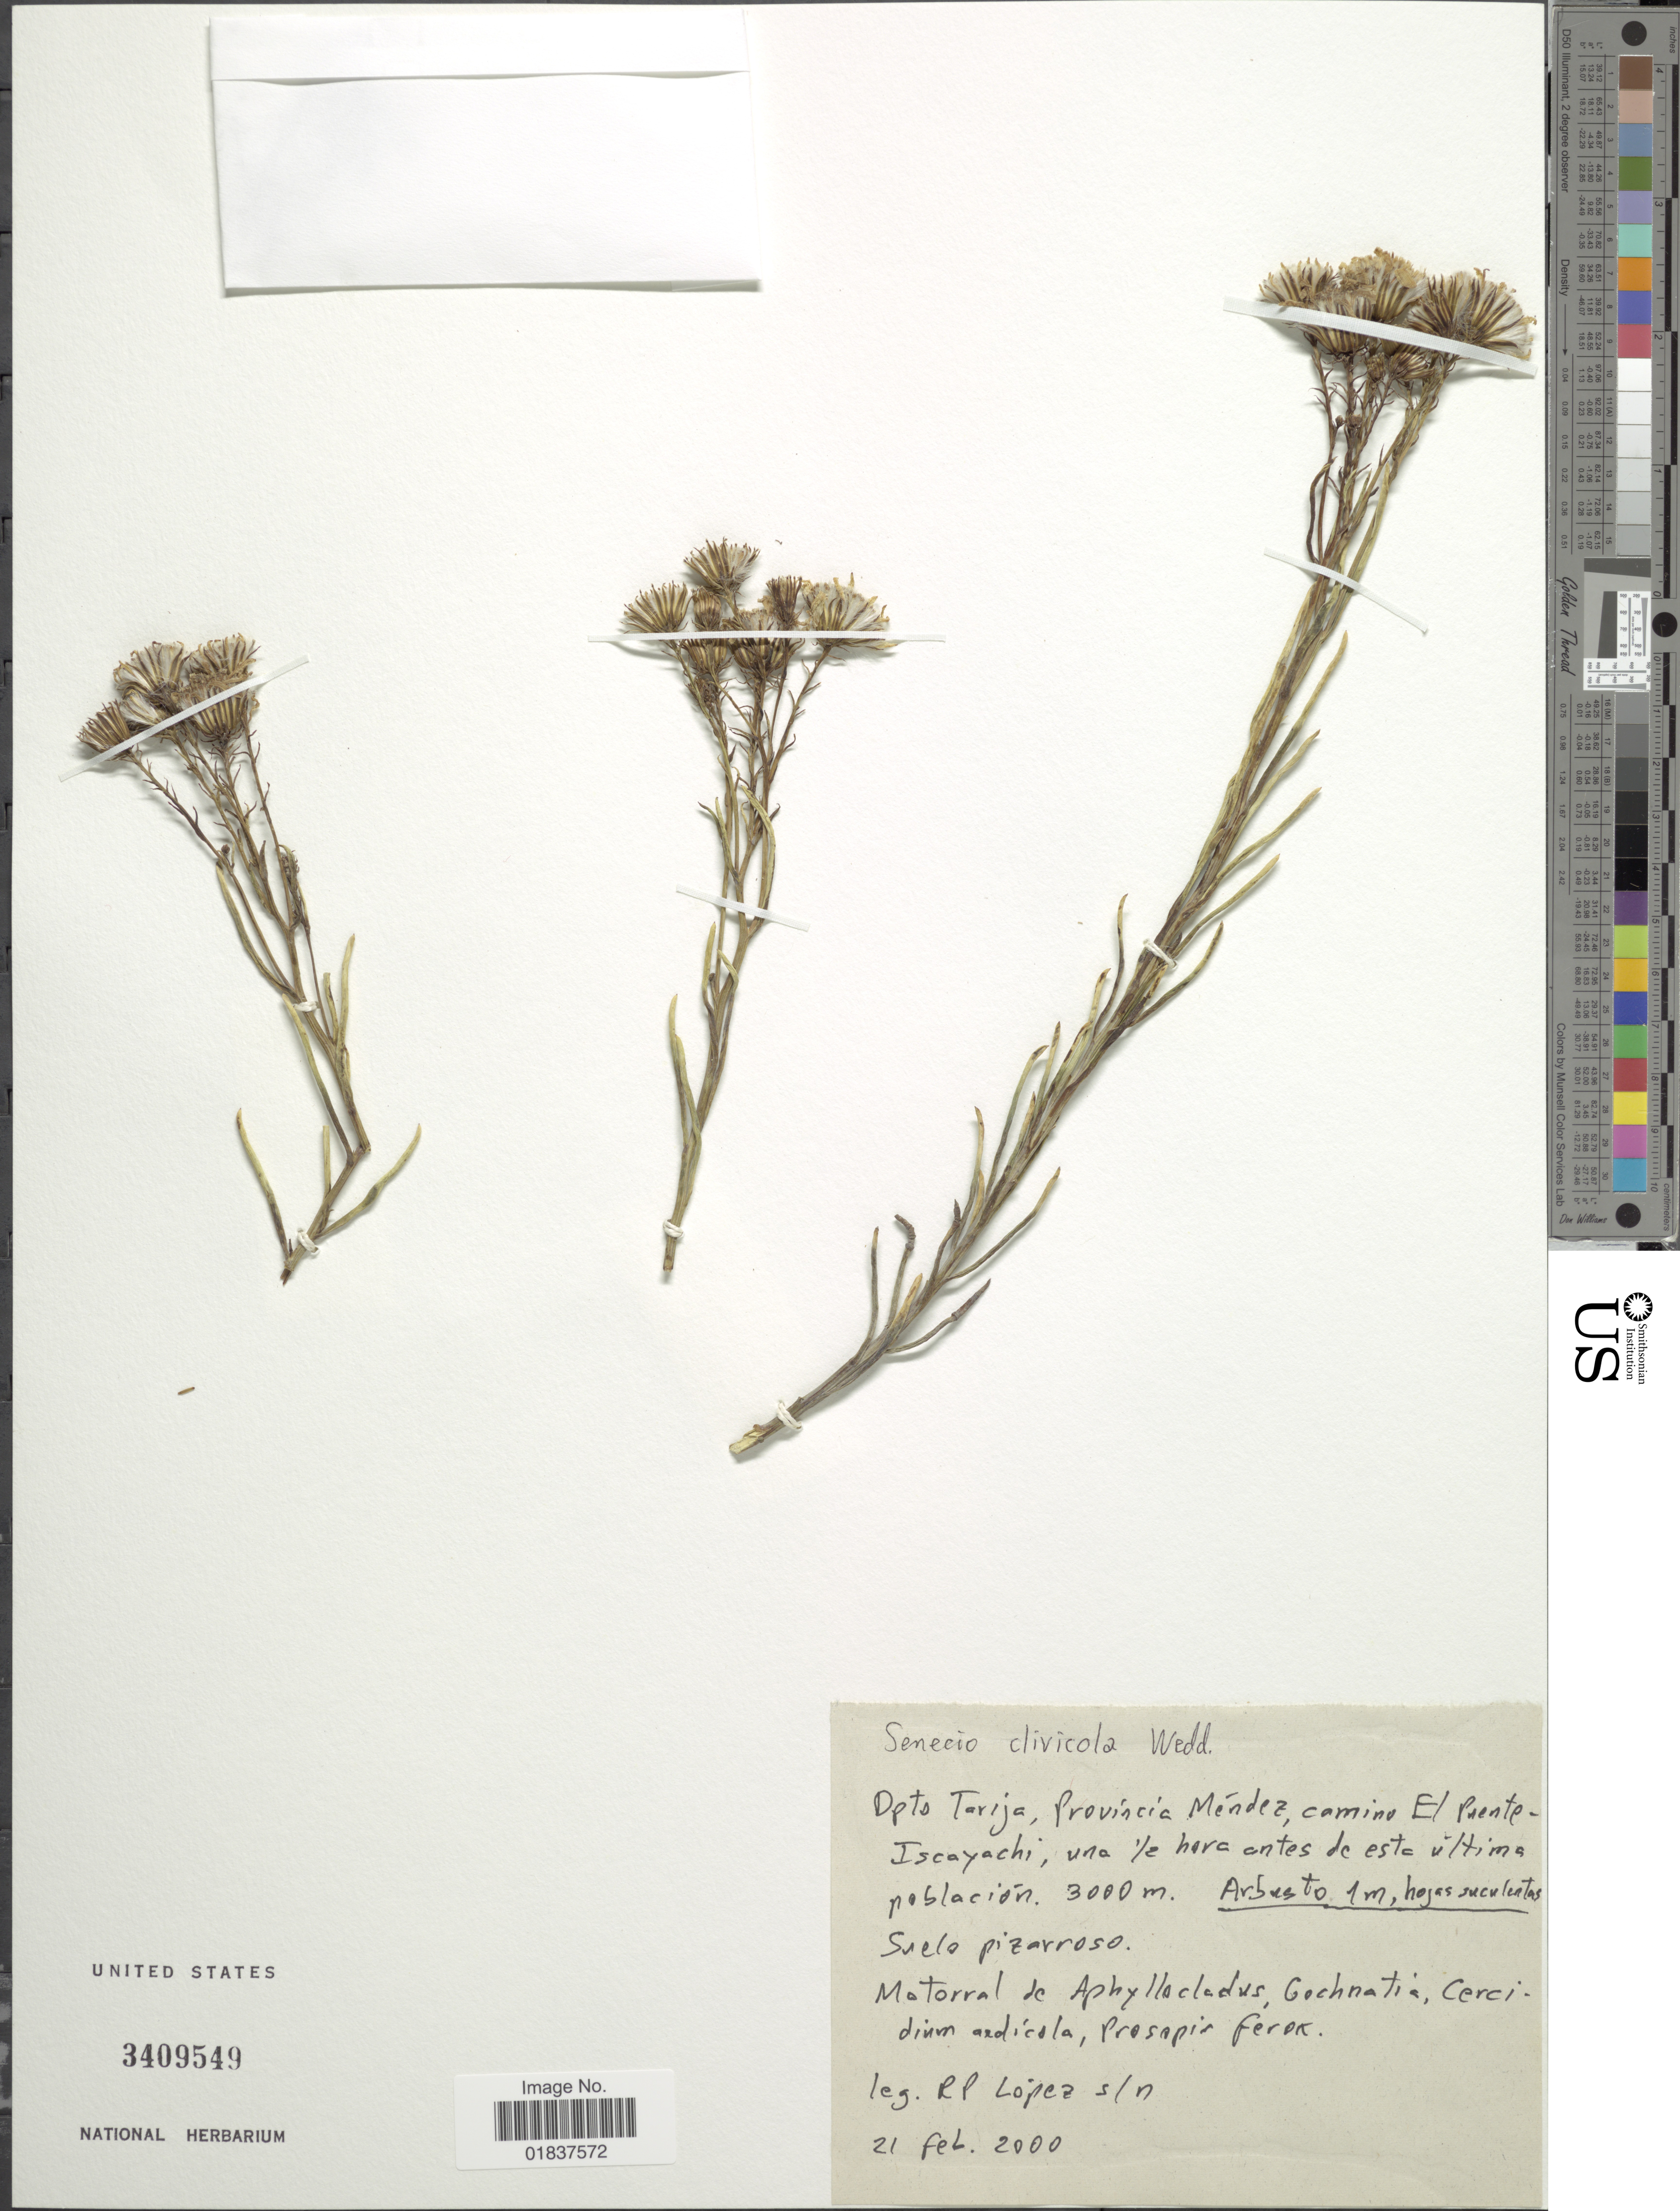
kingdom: Plantae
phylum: Tracheophyta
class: Magnoliopsida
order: Asterales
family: Asteraceae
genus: Senecio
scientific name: Senecio clivicola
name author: Wedd.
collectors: R. Lopez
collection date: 2000-02-21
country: Bolivia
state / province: Tarija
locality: Dpto. Tarija, Provincia Mendez, camino El Puente-Iscayachi, una 1/2 horc antes de este ultima poblacion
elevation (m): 3000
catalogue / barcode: US 3409549